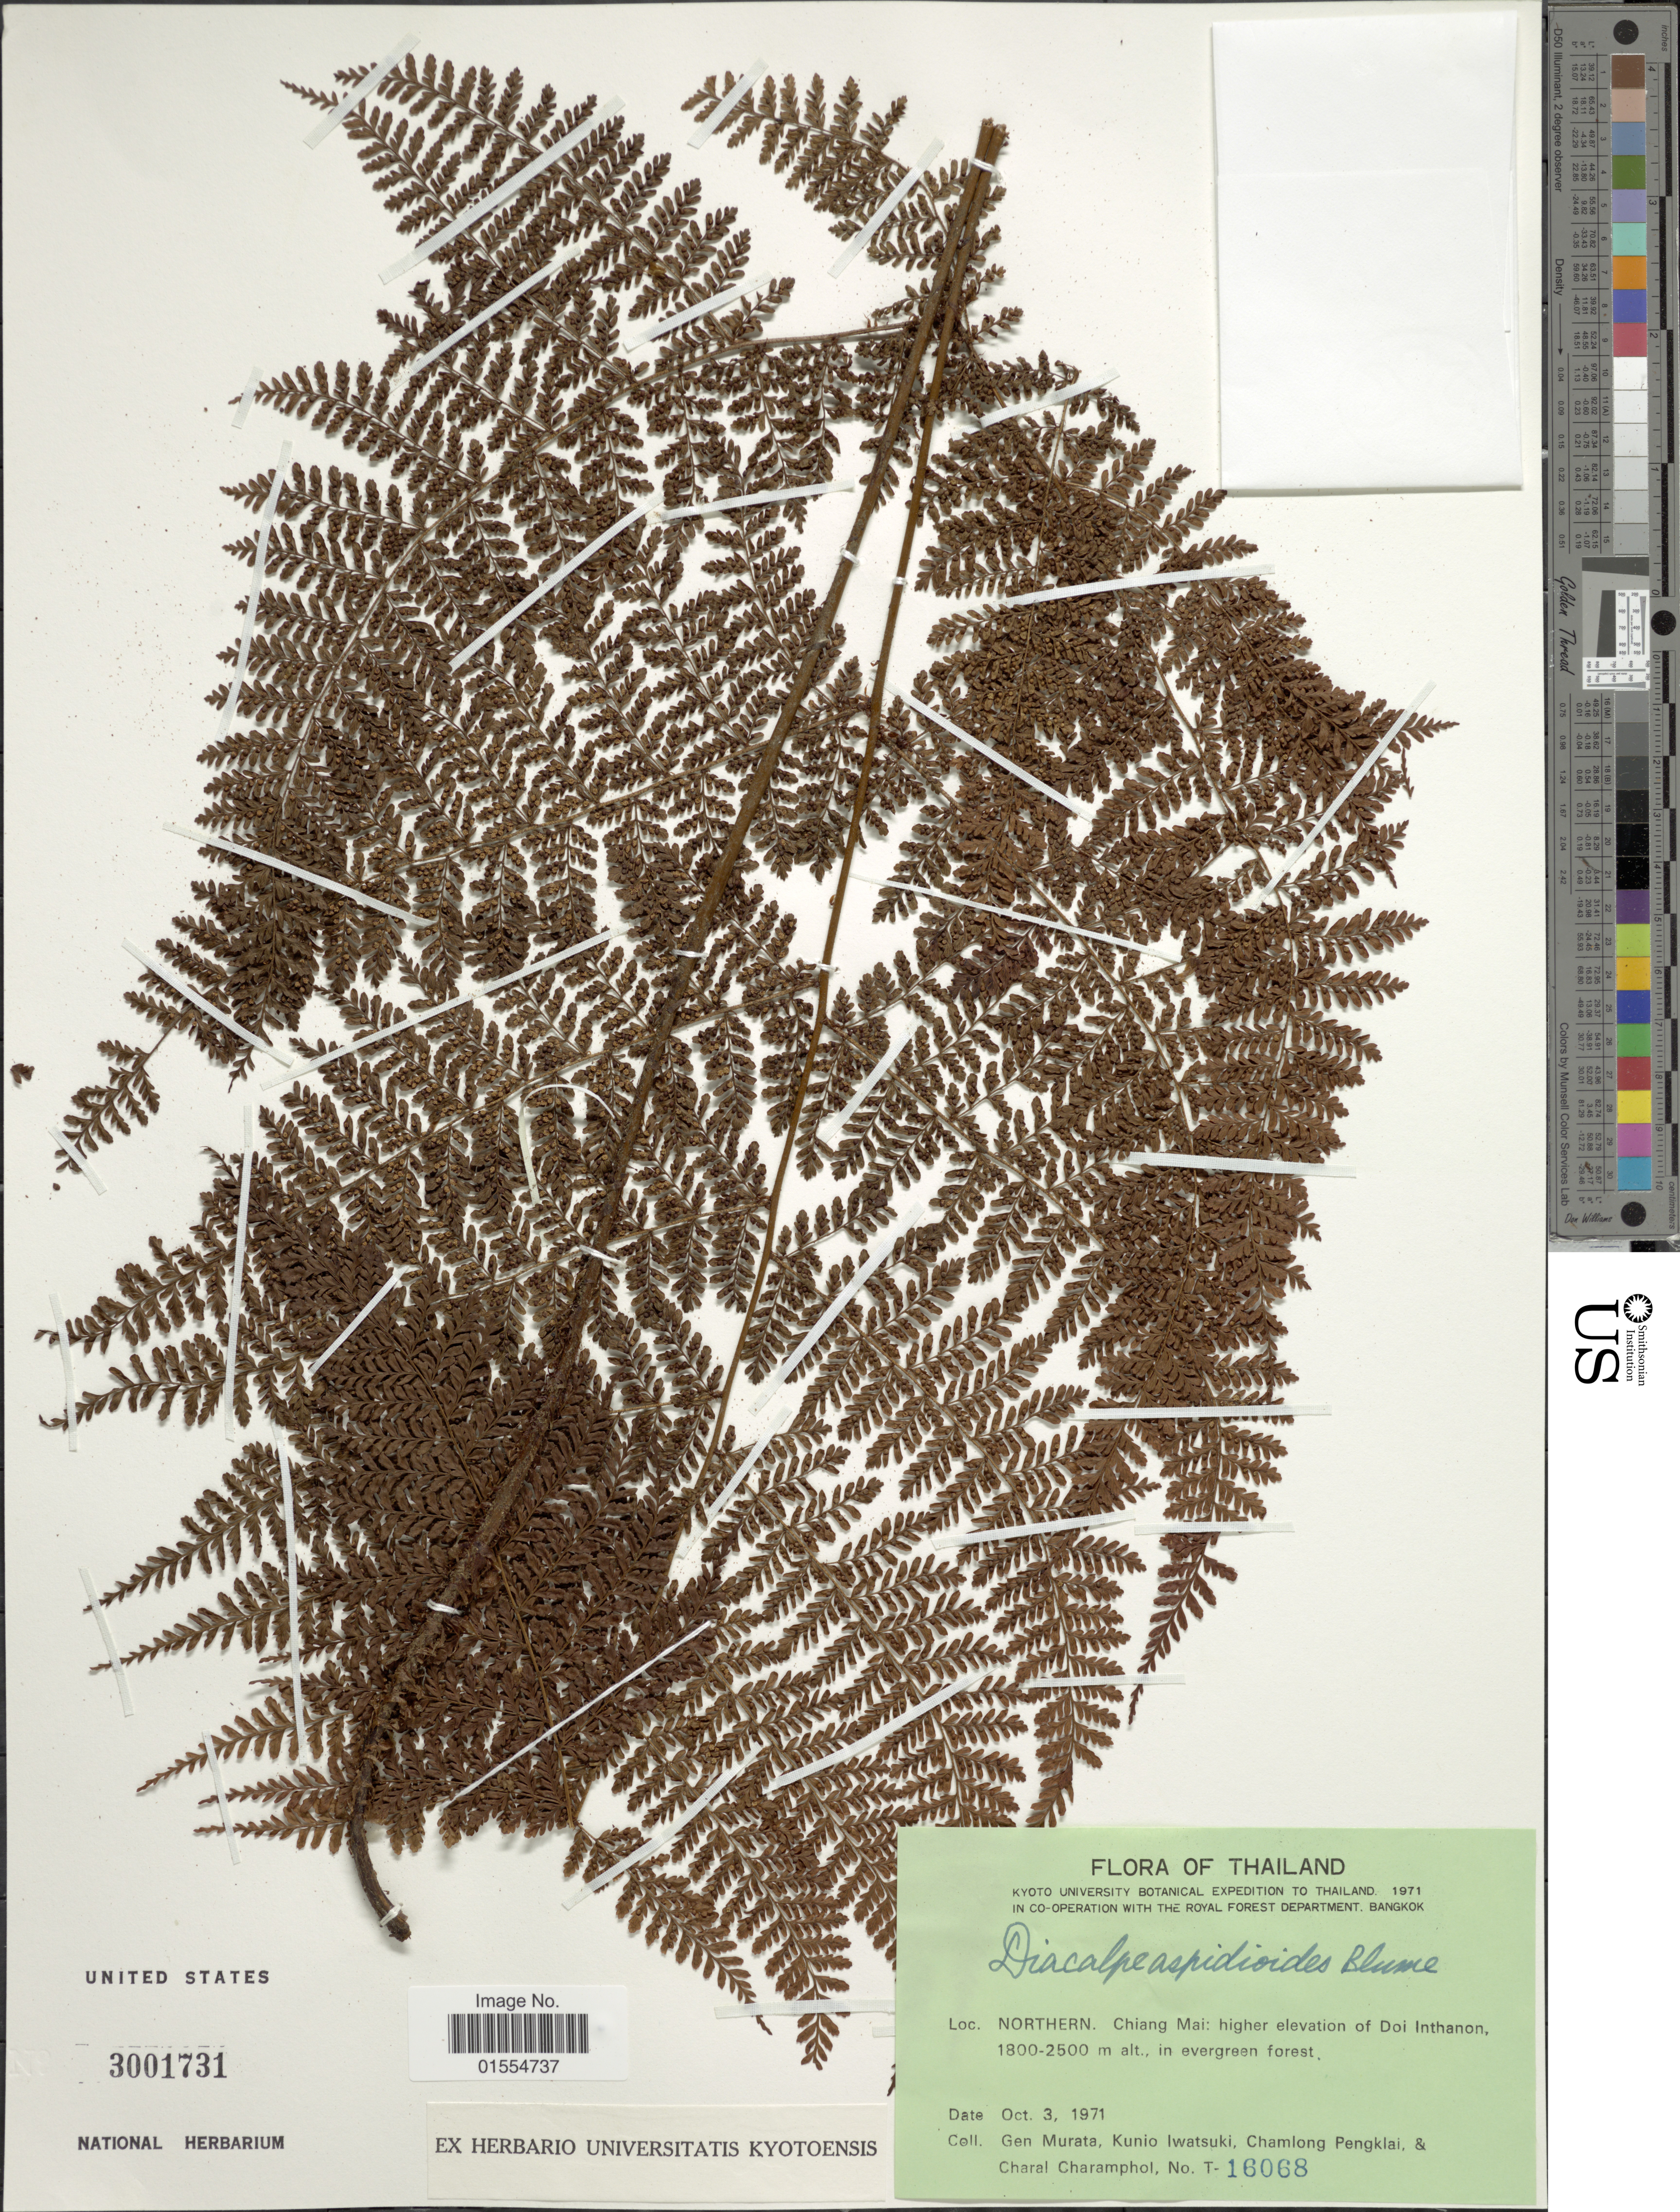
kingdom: Plantae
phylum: Tracheophyta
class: Polypodiopsida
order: Polypodiales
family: Dryopteridaceae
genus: Dryopteris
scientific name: Dryopteris pseudocaenopteris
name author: (Kunze) Li Bing Zhang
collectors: G. Murata, K. Iwatsuki, C. Pengklai & C. Charamphol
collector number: T16068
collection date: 1971-10-03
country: Thailand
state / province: Chiang Mai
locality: Northern, Chiang Mai: higher elevation of Doi Inthanon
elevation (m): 1800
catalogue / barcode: US 3001731